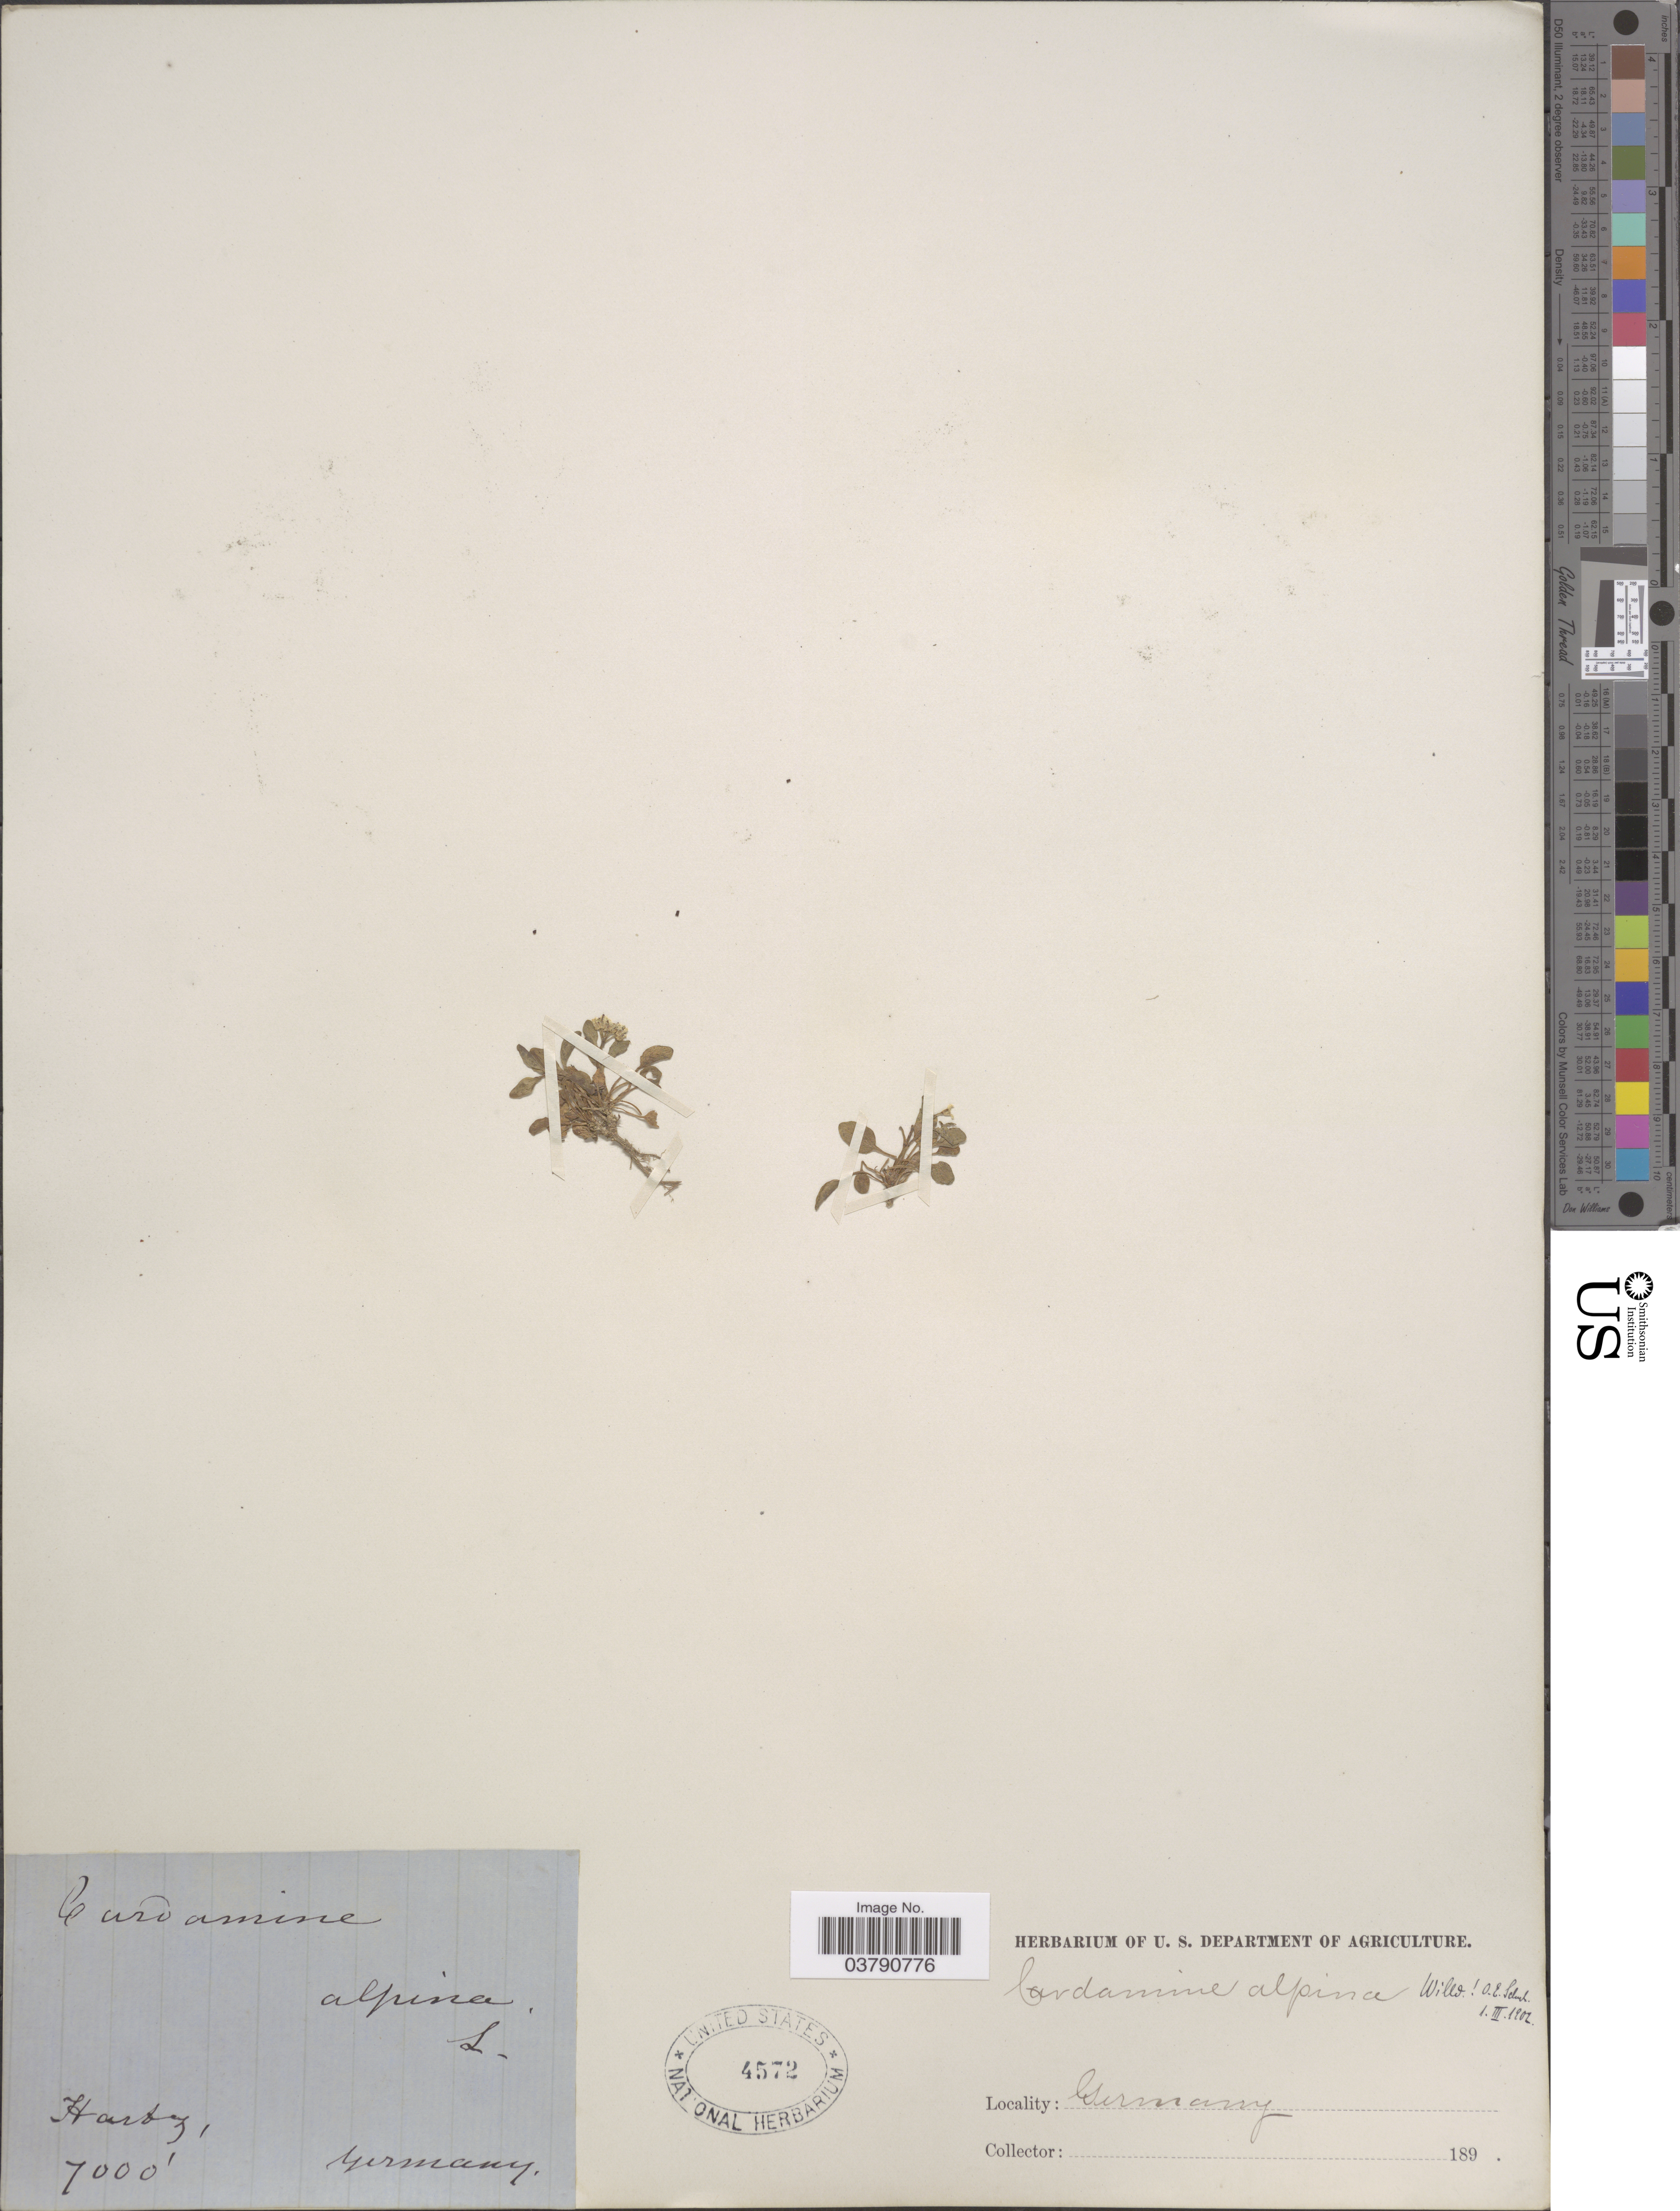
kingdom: Plantae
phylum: Tracheophyta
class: Magnoliopsida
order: Brassicales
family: Brassicaceae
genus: Cardamine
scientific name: Cardamine alpina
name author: Willd.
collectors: Facchini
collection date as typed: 189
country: Germany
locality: Hartz.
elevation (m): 2134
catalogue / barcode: US 4572